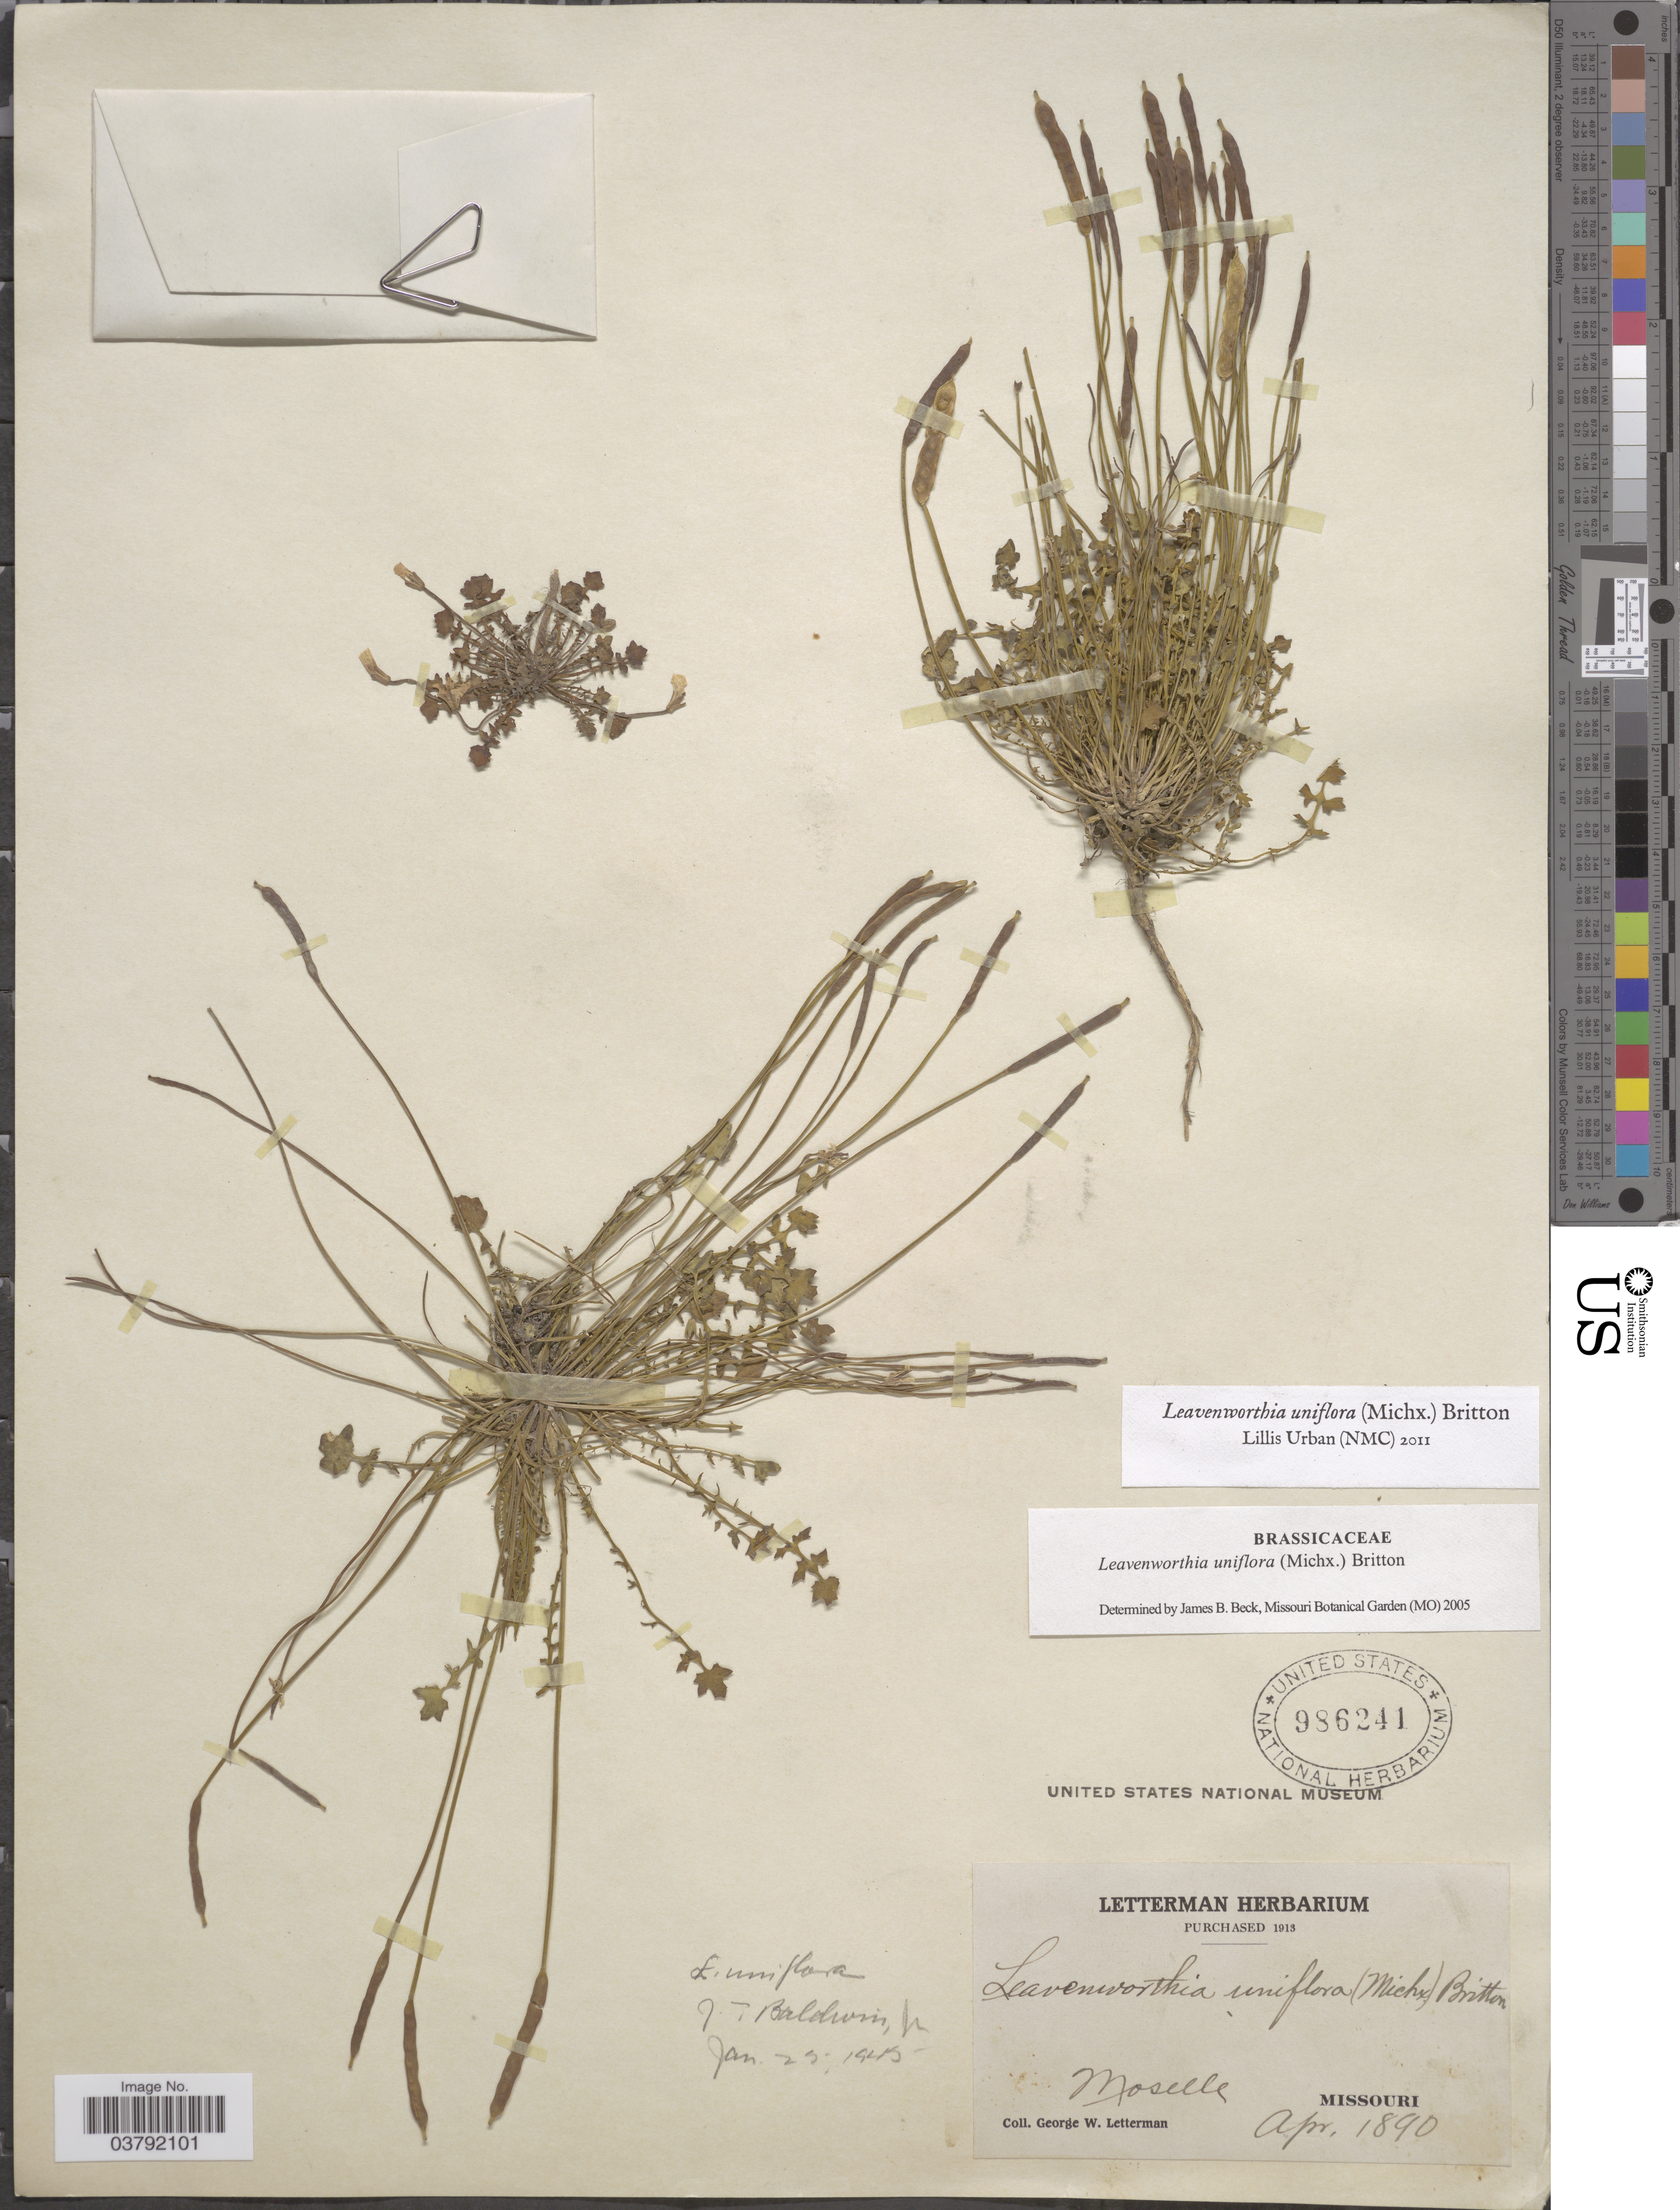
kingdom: Plantae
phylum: Tracheophyta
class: Magnoliopsida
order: Brassicales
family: Brassicaceae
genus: Leavenworthia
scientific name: Leavenworthia uniflora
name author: (Michx.) Britton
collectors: G. W. Letterman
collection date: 1890-04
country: United States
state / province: Missouri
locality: Moselle.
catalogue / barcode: US 986241